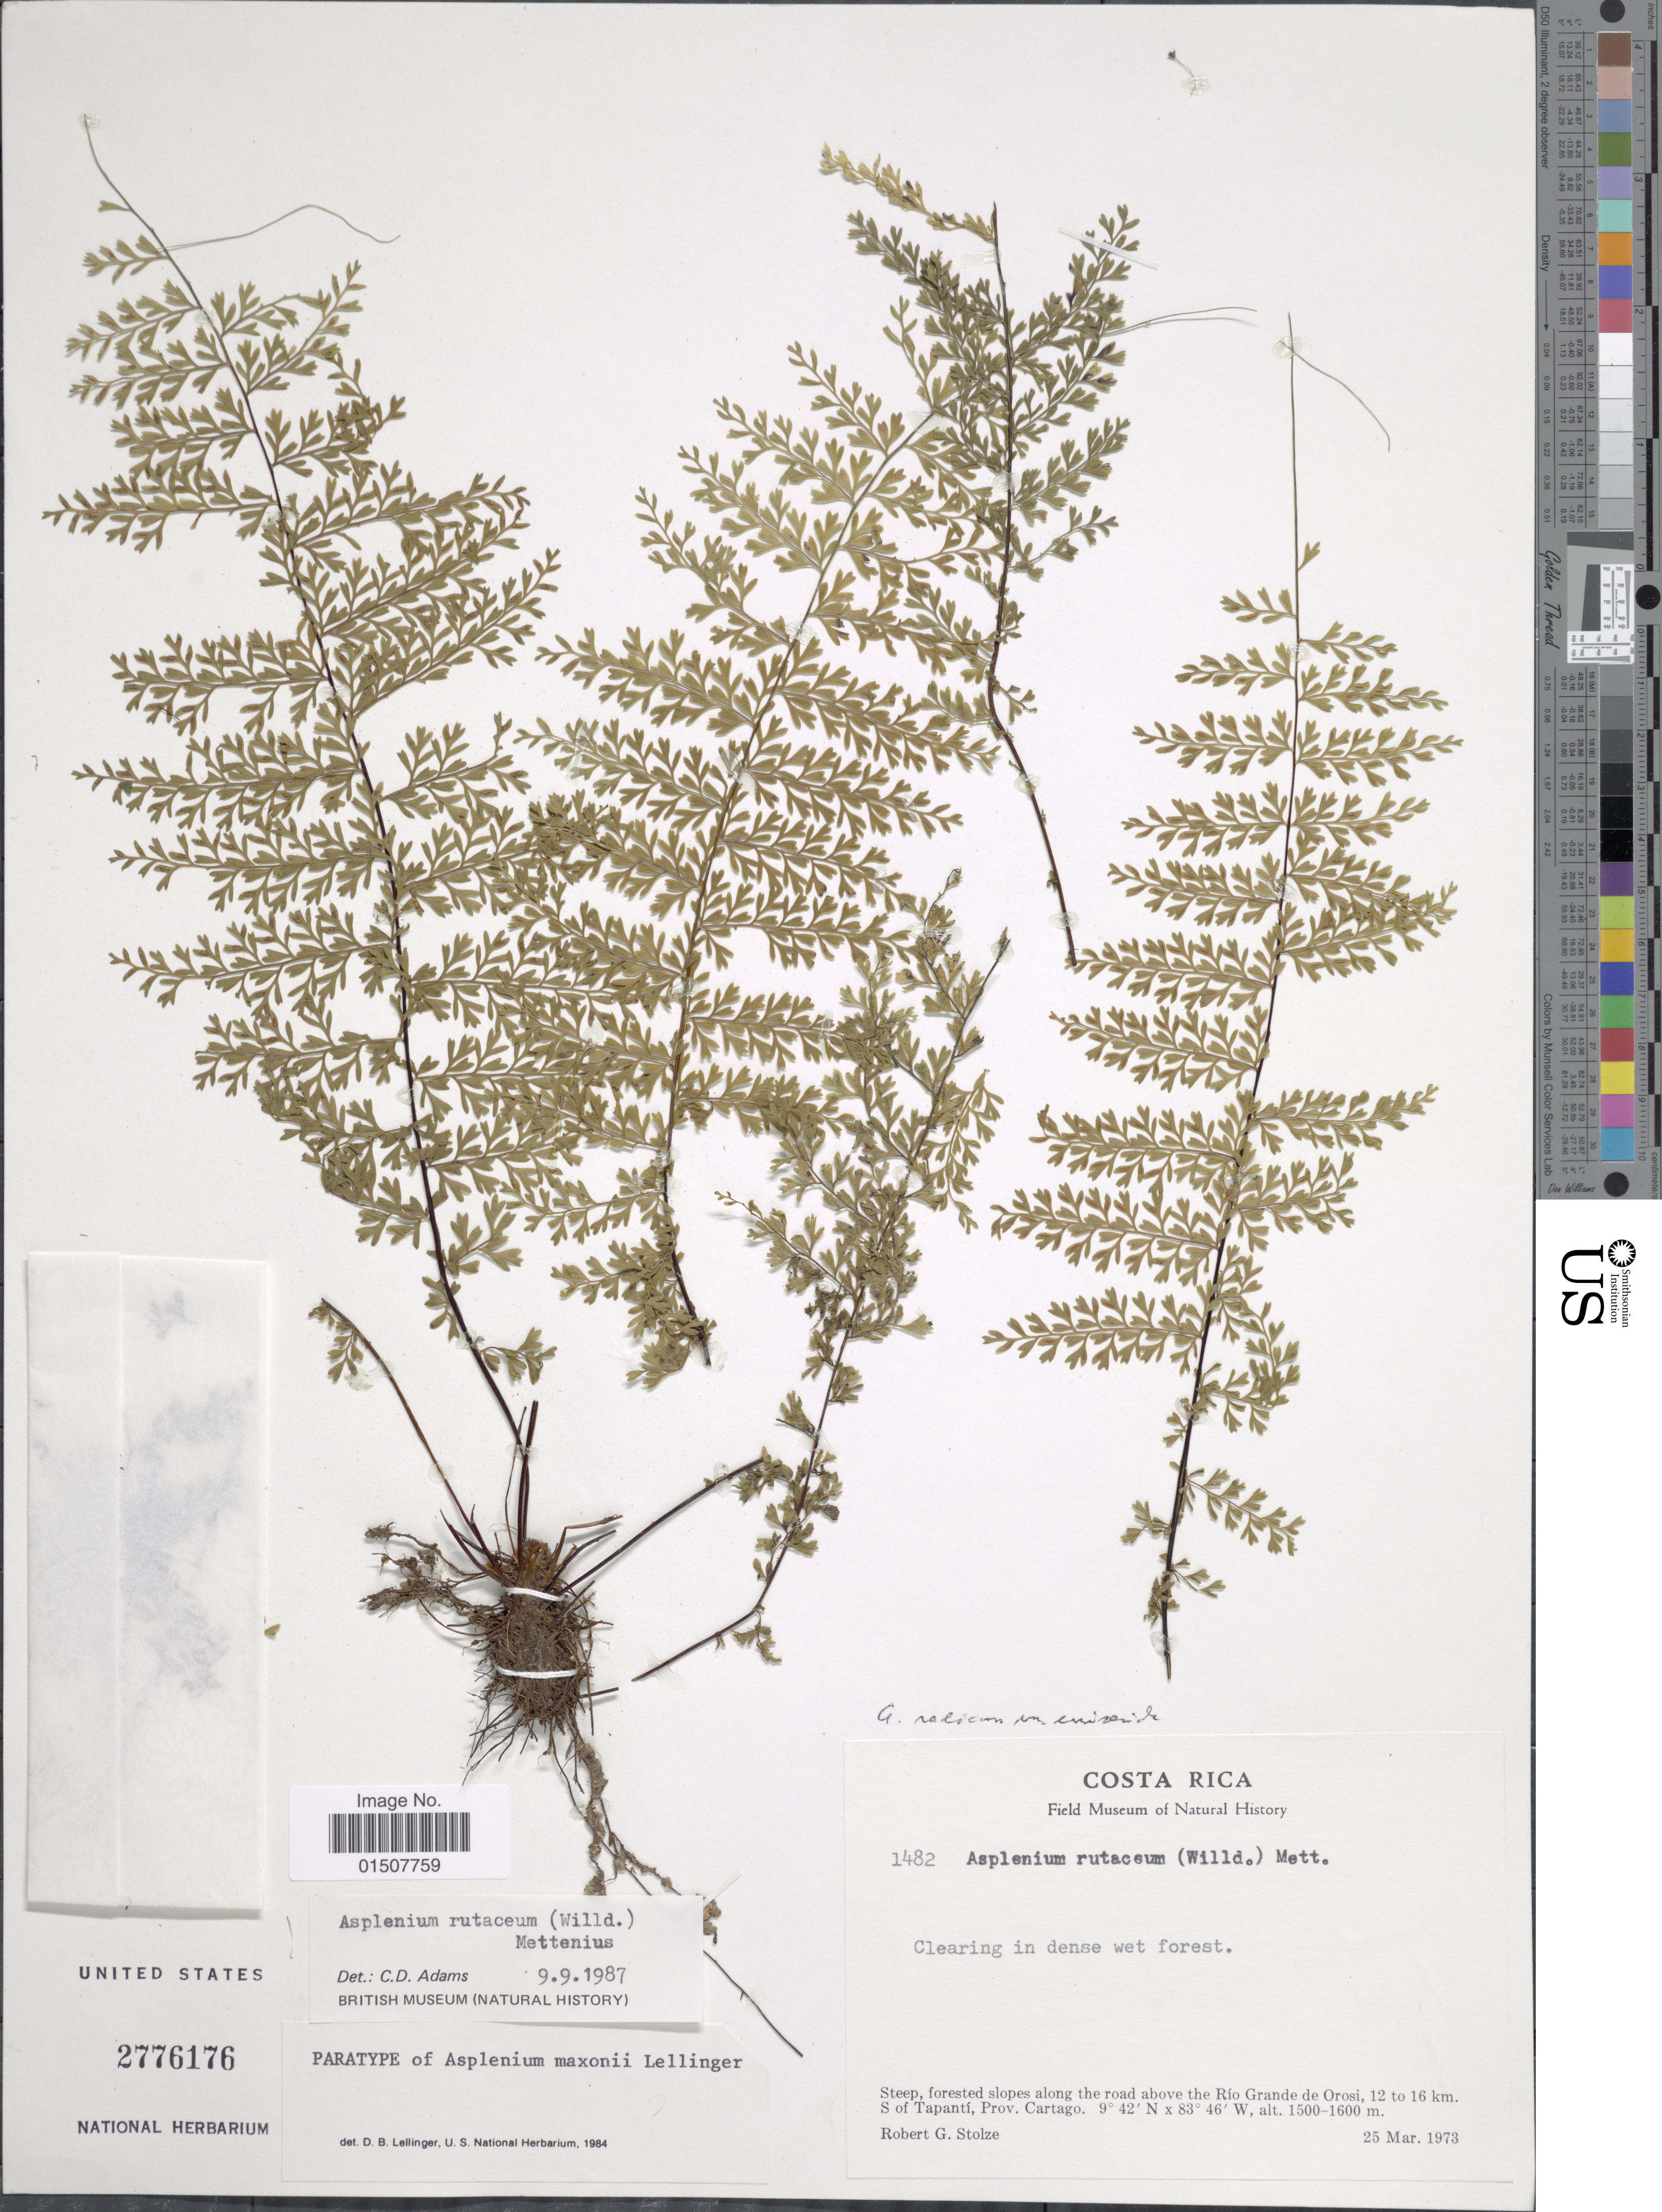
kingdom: Plantae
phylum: Tracheophyta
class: Polypodiopsida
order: Polypodiales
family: Aspleniaceae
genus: Asplenium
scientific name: Asplenium radicans var. uniserale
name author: (Raddi) L.D. Gómez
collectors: R. G. Stolze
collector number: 1482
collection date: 1973-03-25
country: Costa Rica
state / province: Cartago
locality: Steep, forested slopes along the road above the Rio Grande de Orosi, 12 to 16 km. S of Tapanti, Prov. Cartago.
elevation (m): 1500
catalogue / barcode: US 2776176